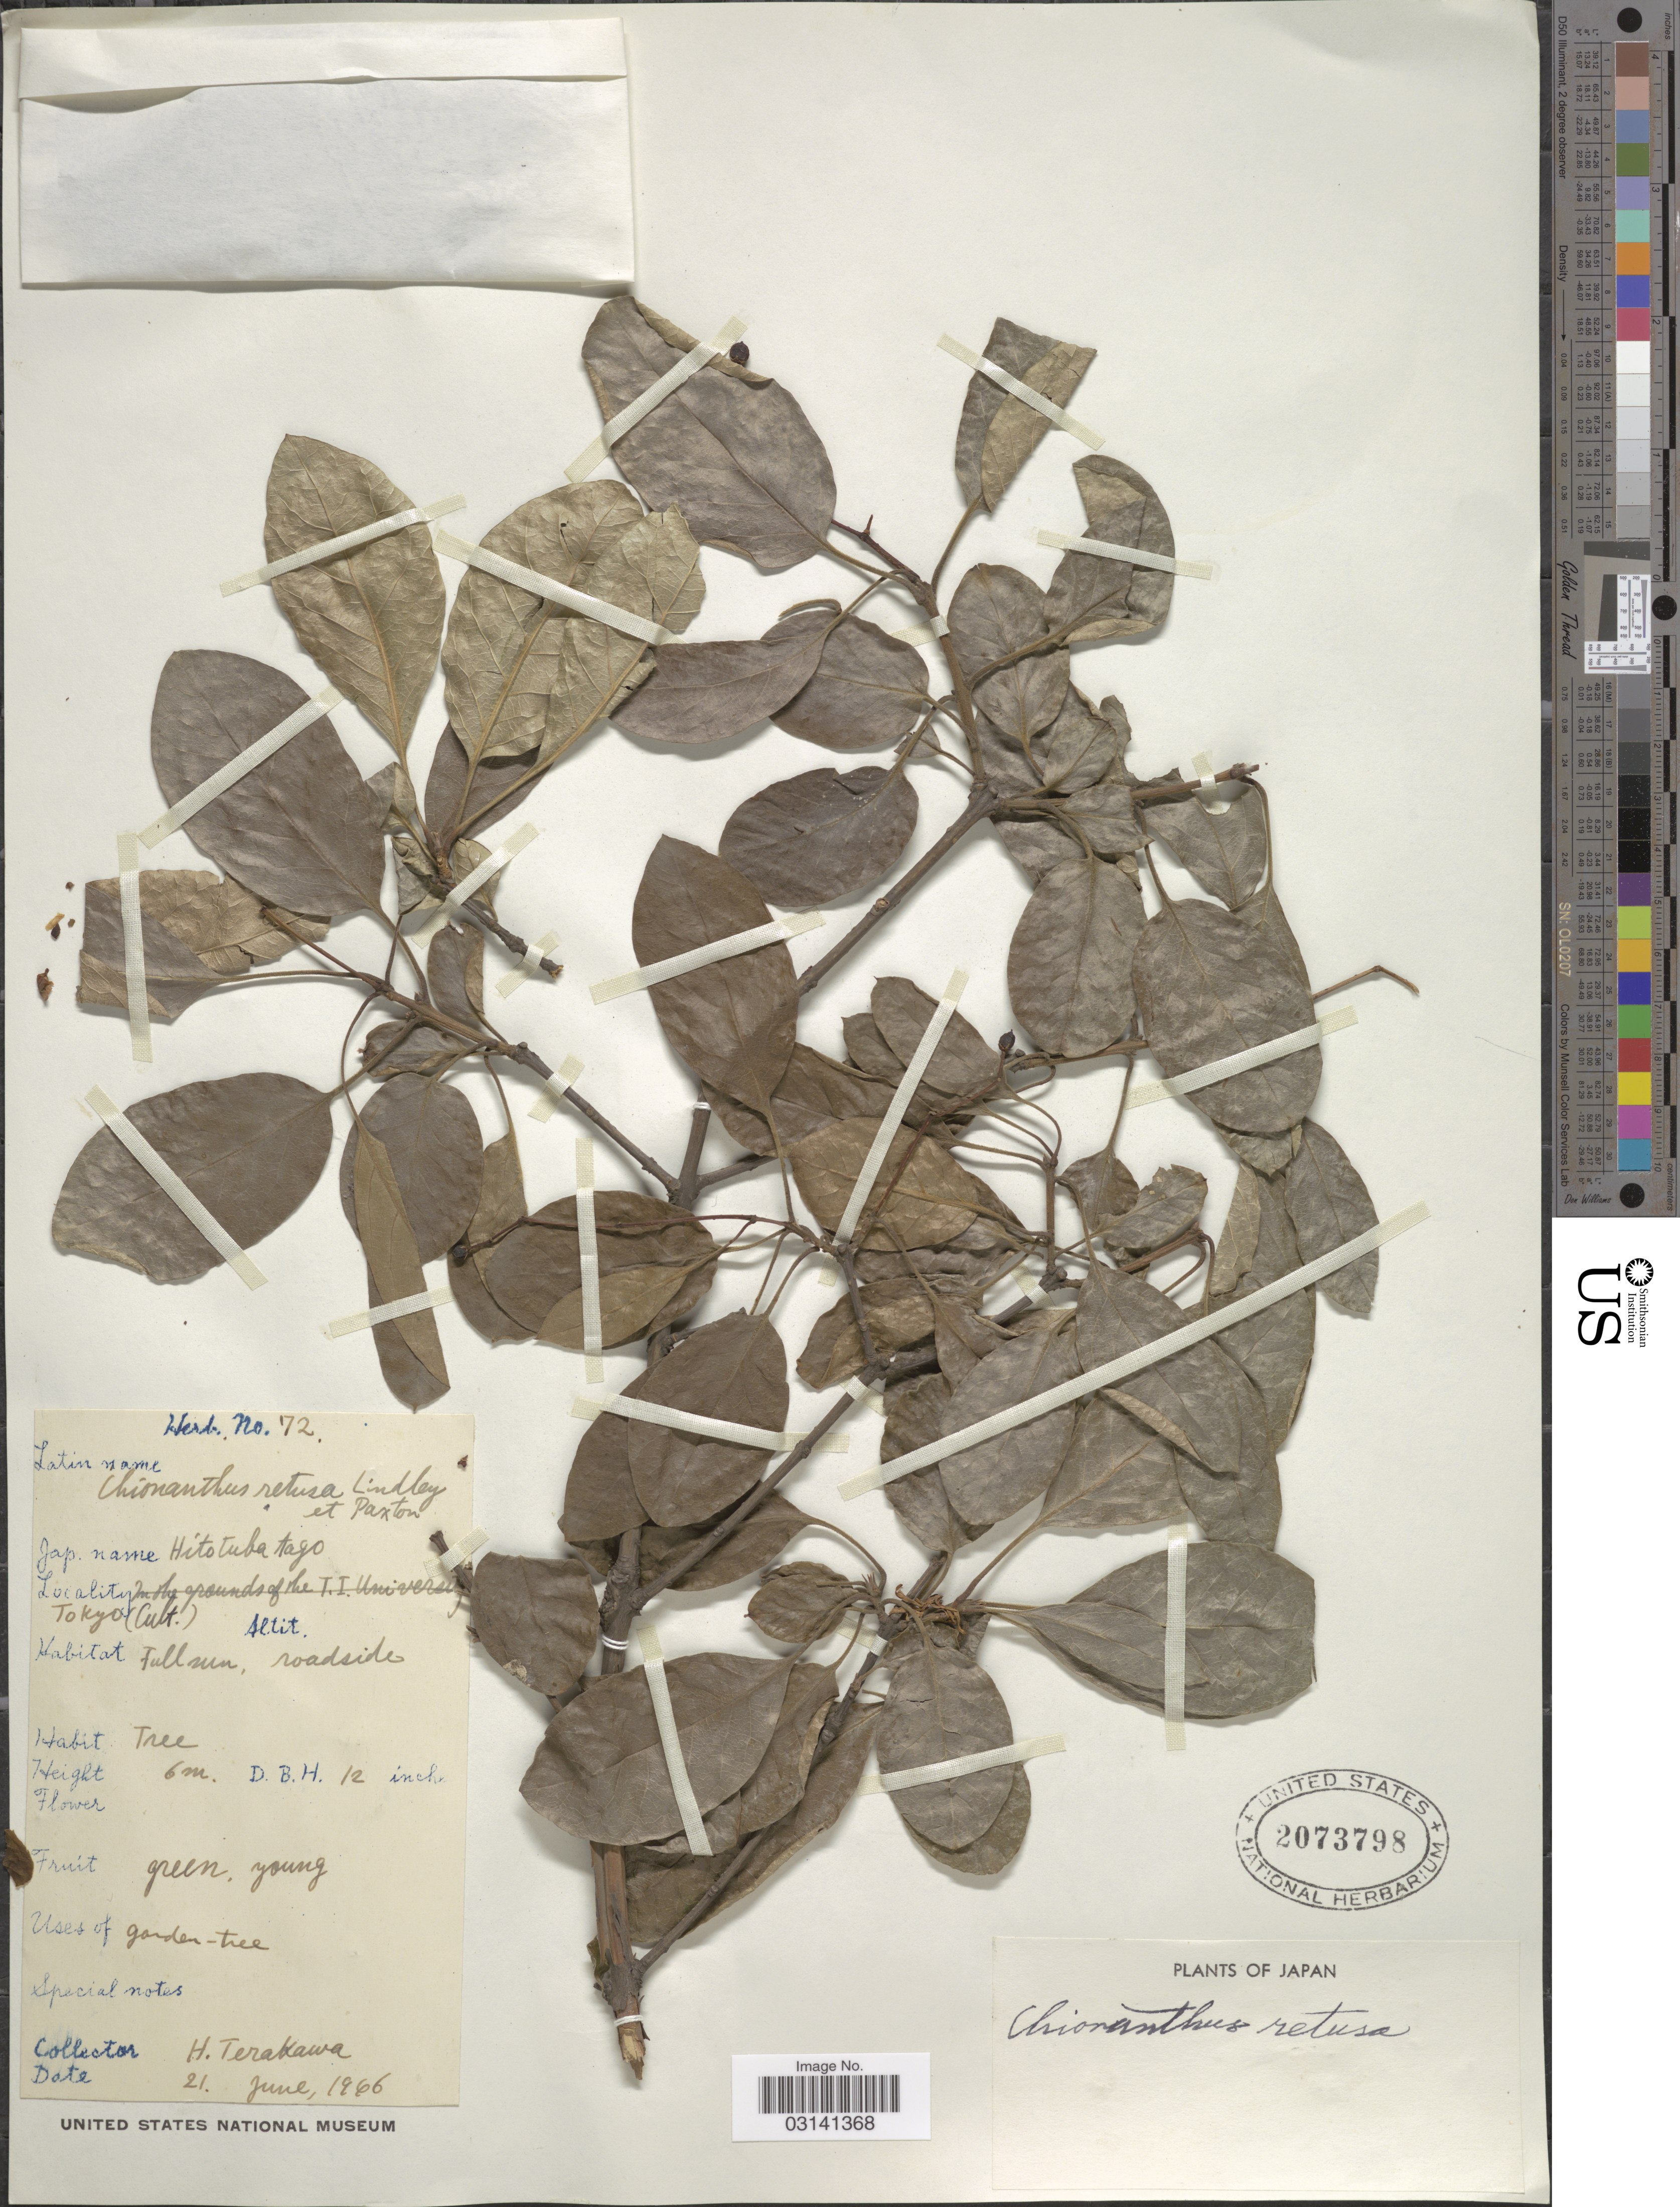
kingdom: Plantae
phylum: Tracheophyta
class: Magnoliopsida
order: Lamiales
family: Oleaceae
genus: Chionanthus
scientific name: Chionanthus retusus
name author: Lindl. & Paxton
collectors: H. Terakawa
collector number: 72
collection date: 1966-06-21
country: Japan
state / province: Tokyo, Federal City of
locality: Tokyo.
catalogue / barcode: US 2073798